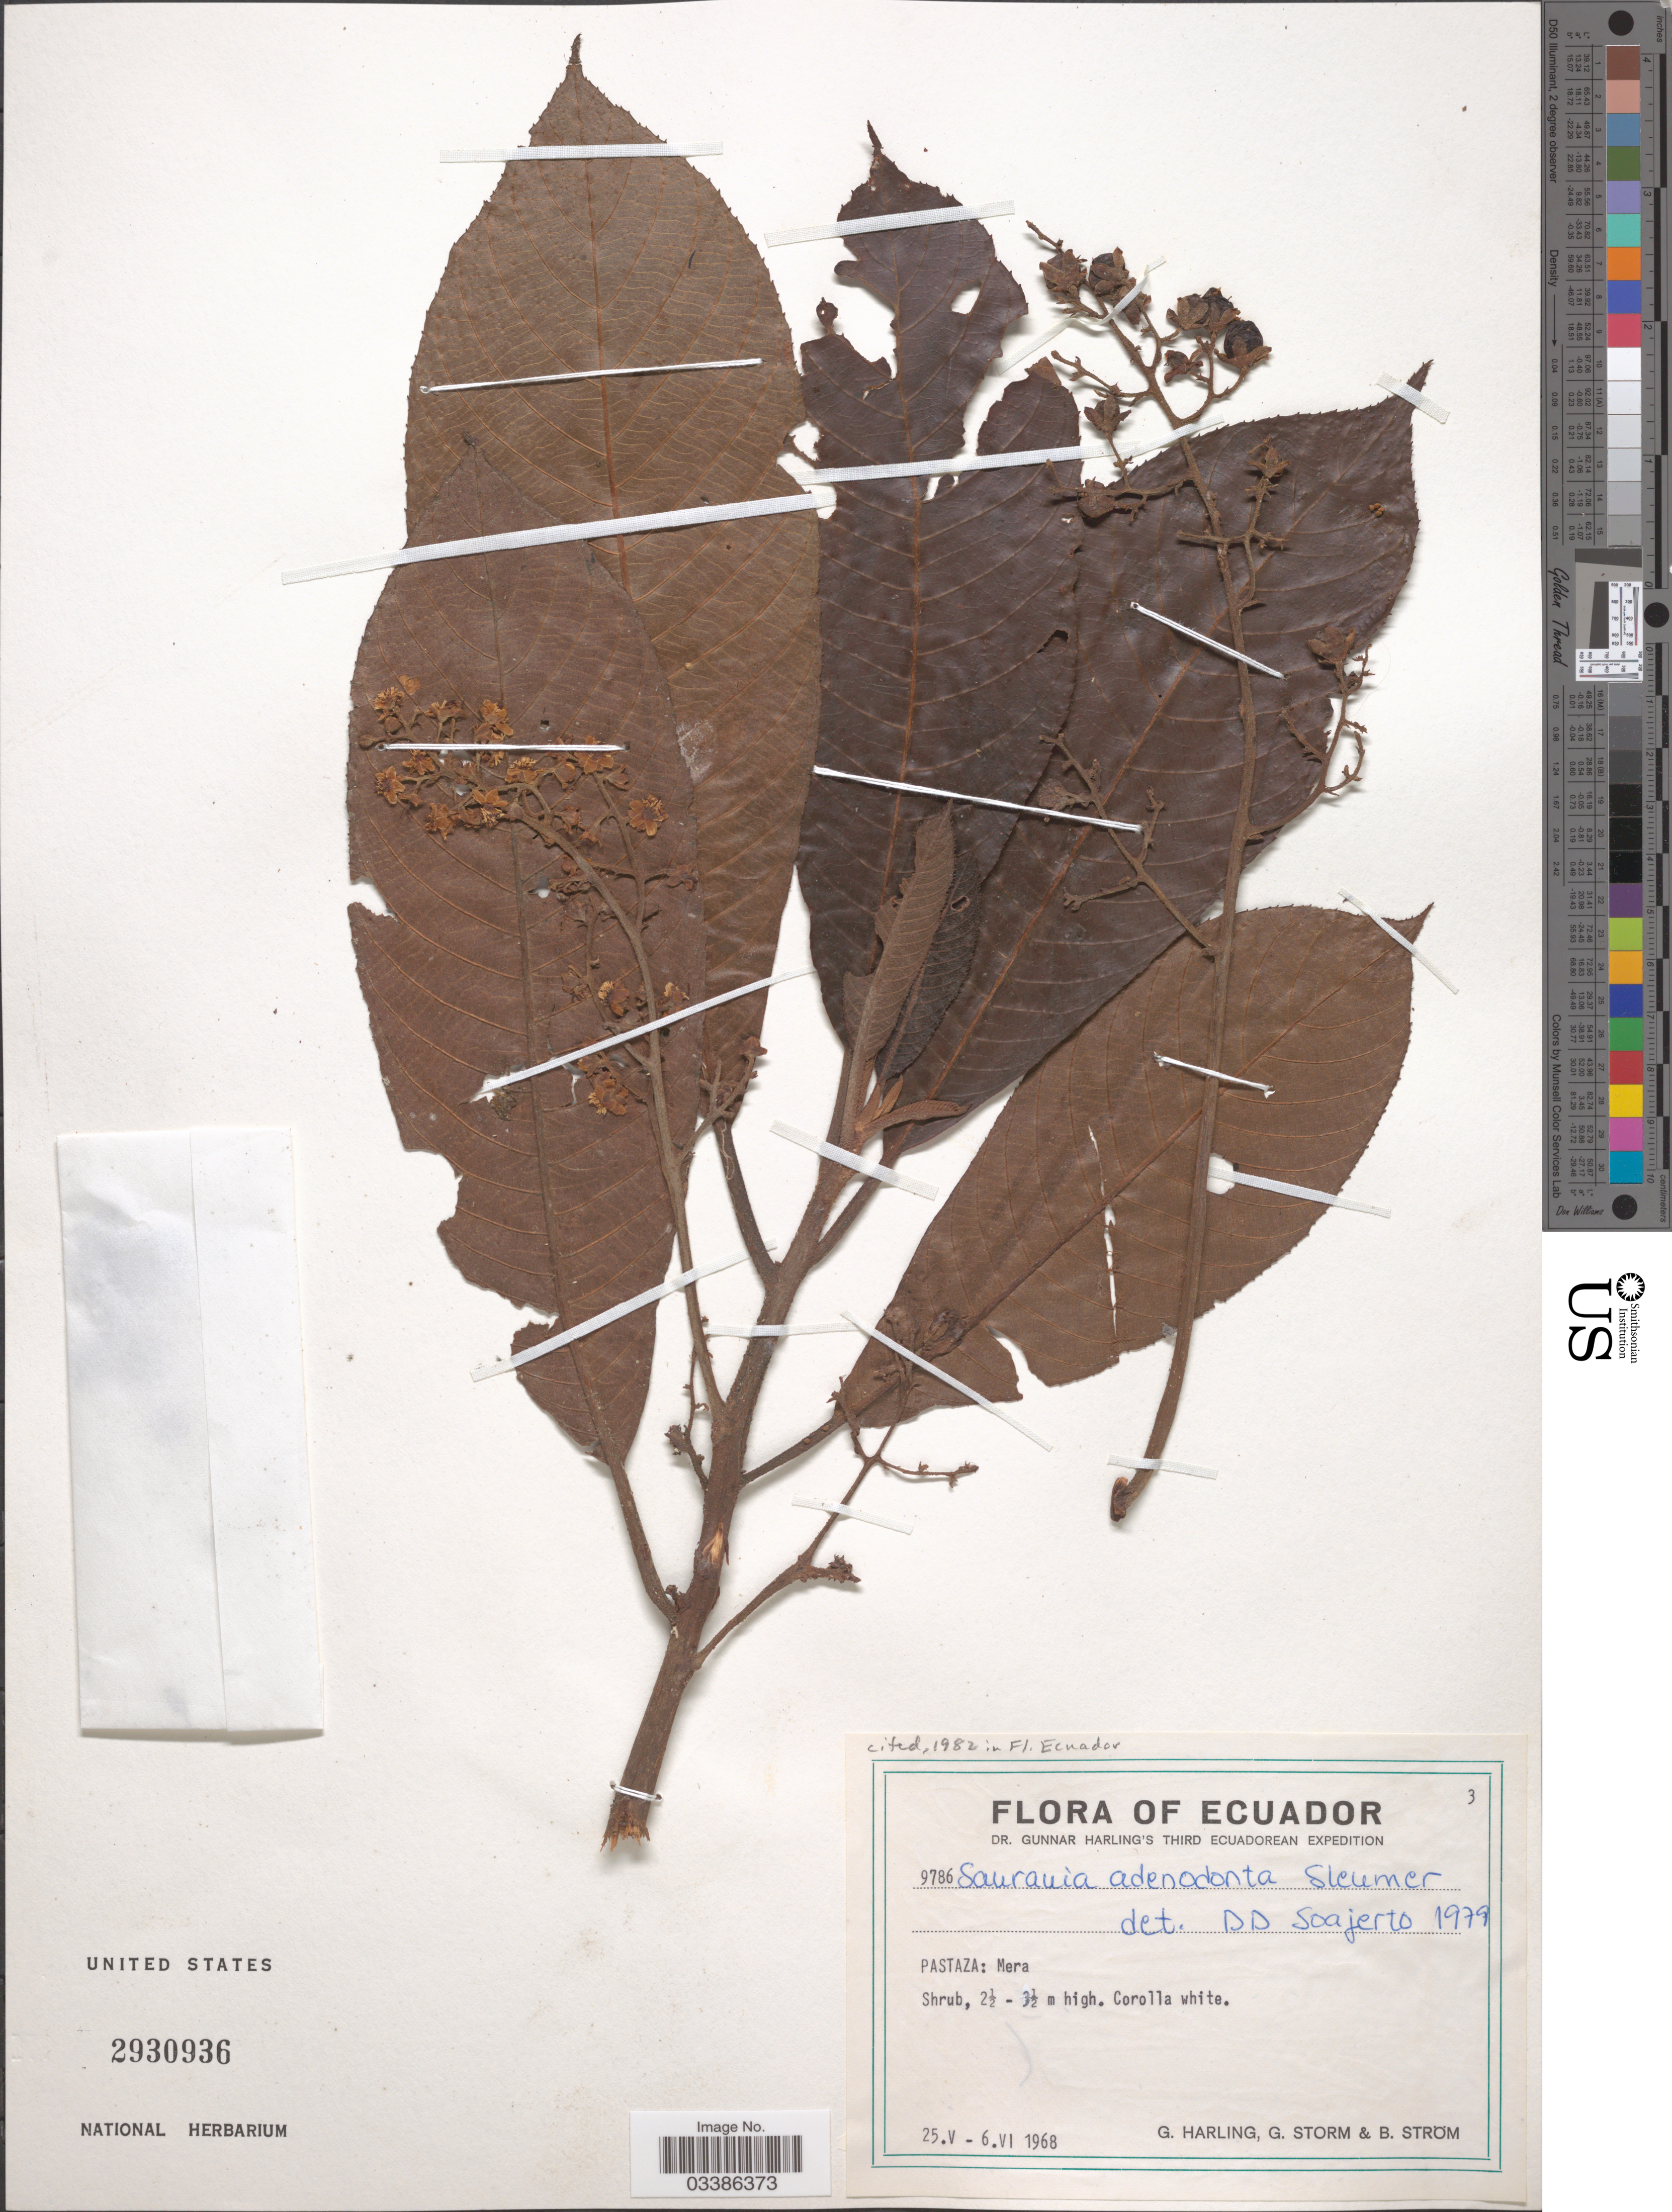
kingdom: Plantae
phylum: Tracheophyta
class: Magnoliopsida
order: Ericales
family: Actinidiaceae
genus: Saurauia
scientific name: Saurauia adenodonta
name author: Sleumer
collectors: G. Harling, G. Storm & B. Ström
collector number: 9786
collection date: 1968-05-25/1968-06-06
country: Ecuador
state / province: Pastaza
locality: Mera.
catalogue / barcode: US 2930936